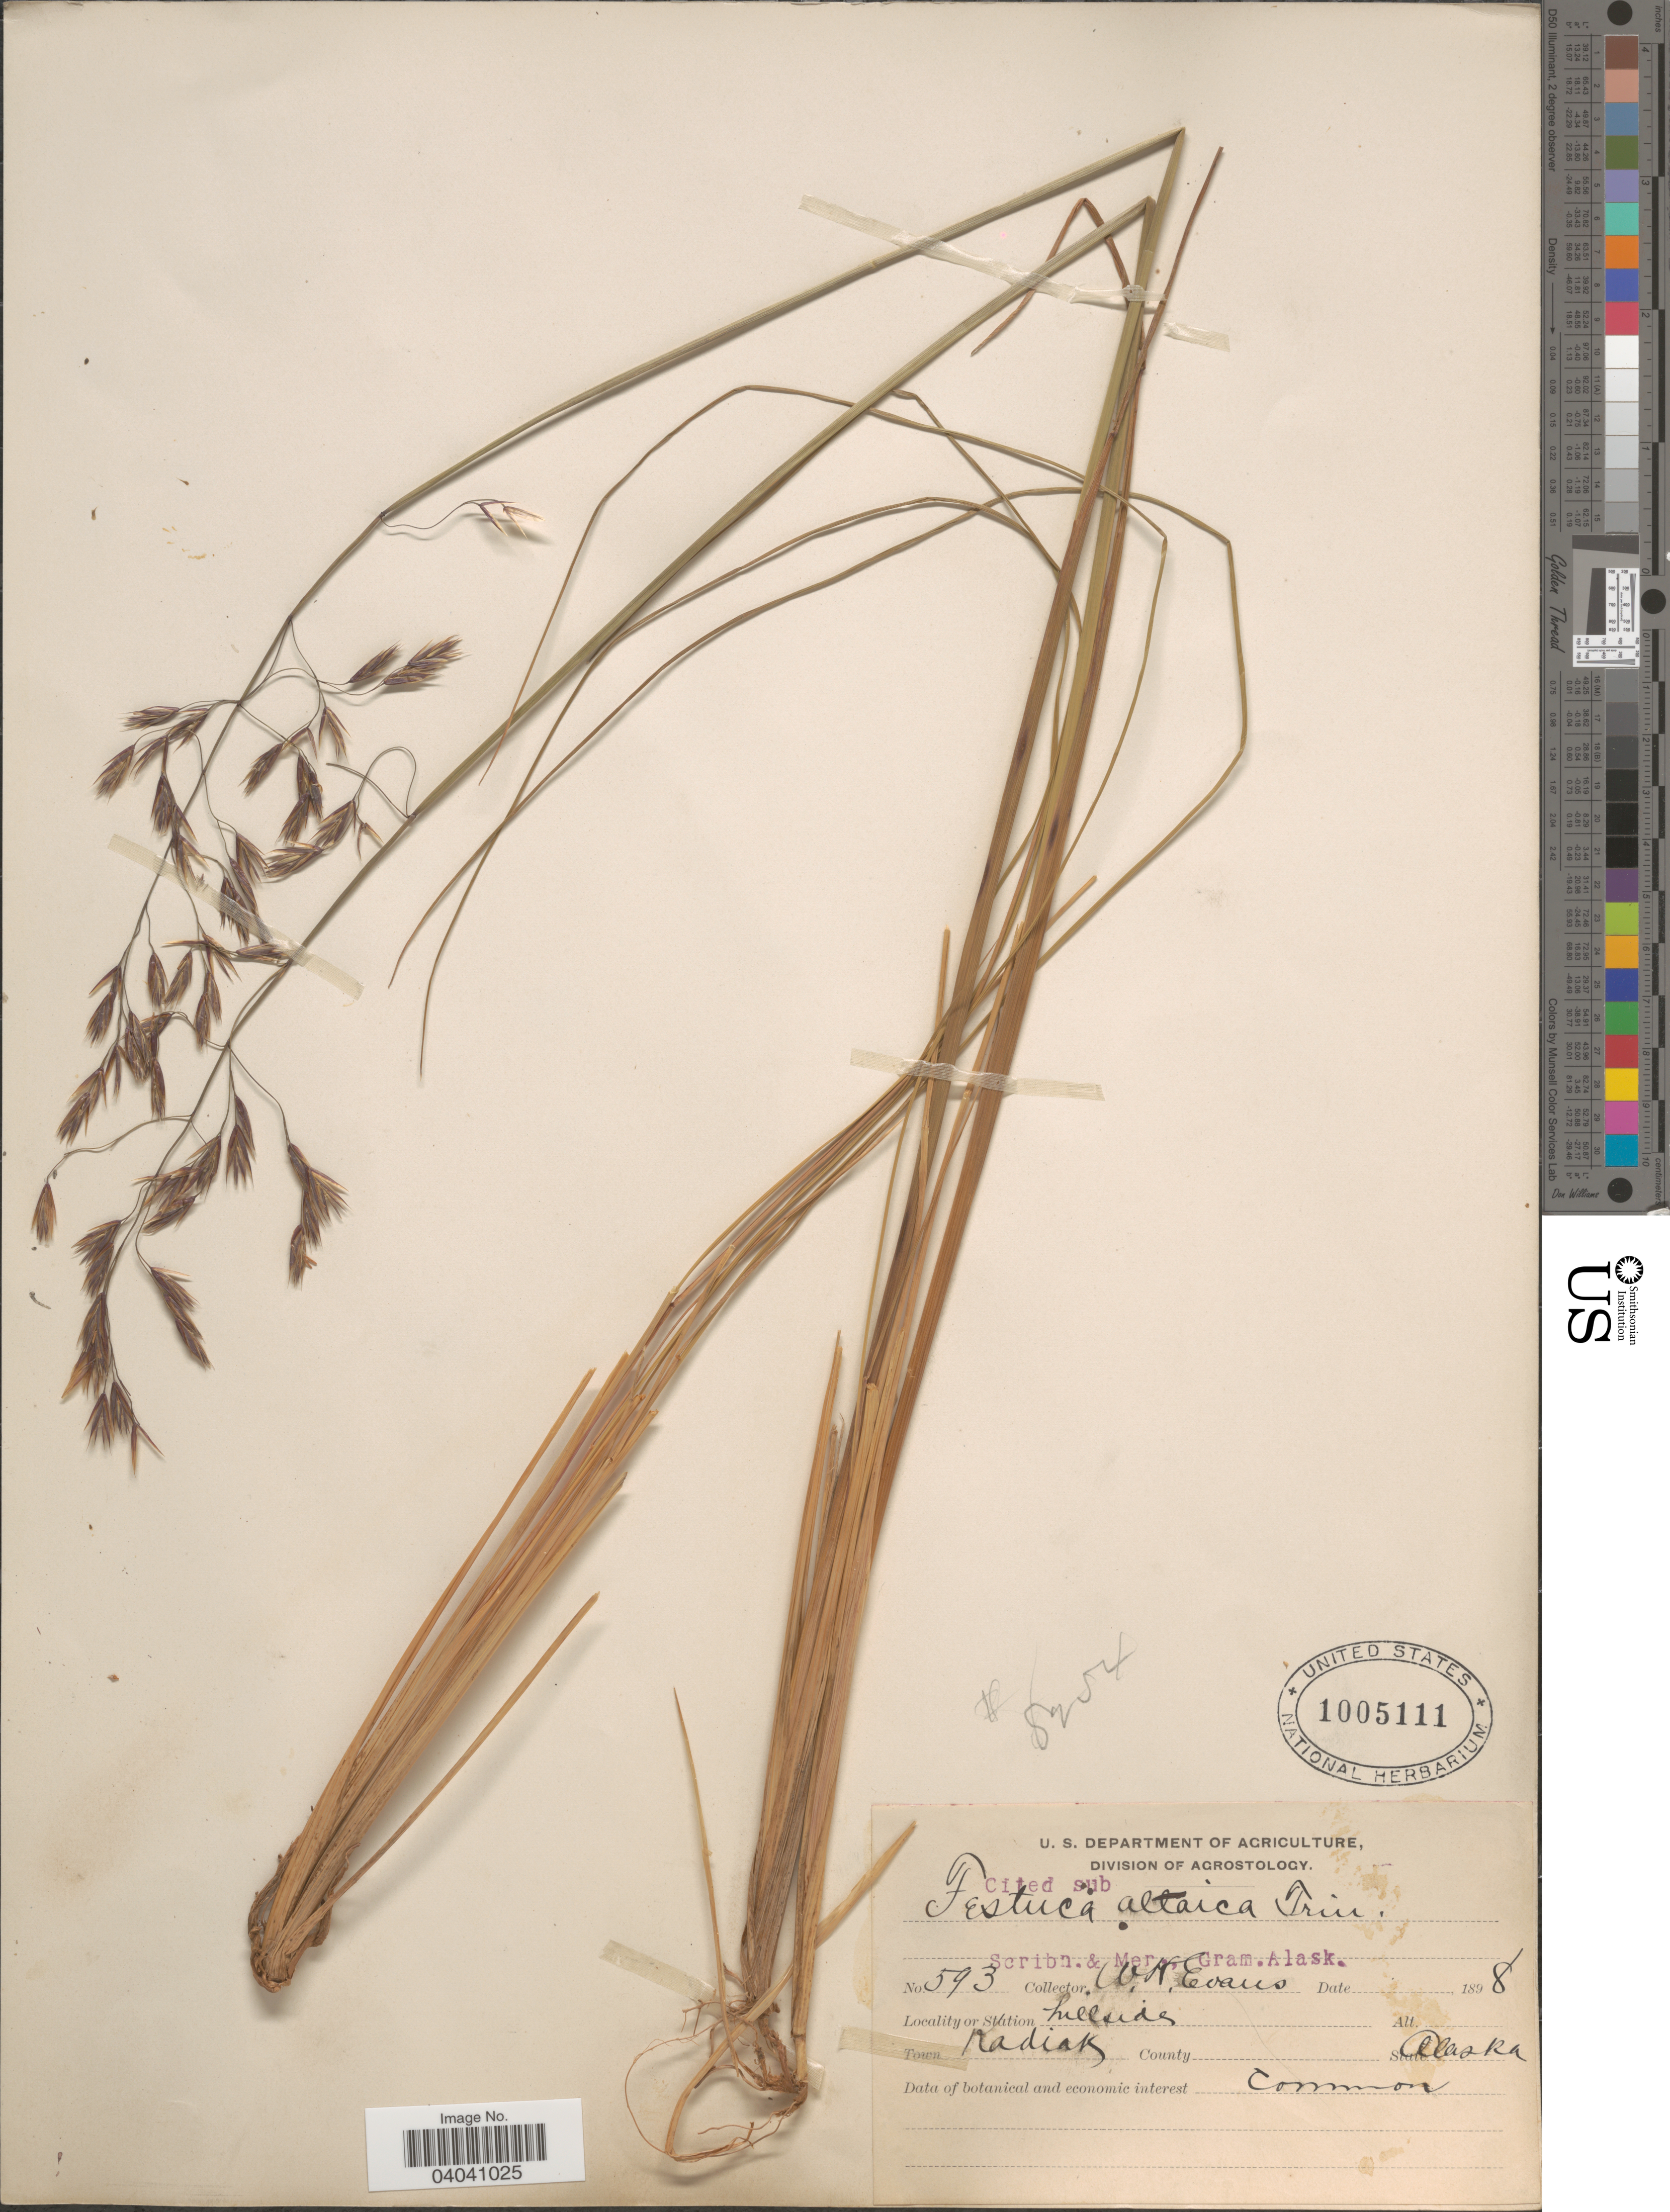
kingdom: Plantae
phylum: Tracheophyta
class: Liliopsida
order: Poales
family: Poaceae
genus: Festuca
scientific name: Festuca altaica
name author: Trin.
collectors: W. H. Evans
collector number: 593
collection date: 1898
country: United States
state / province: Alaska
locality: Town Kodiak.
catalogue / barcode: US 1005111